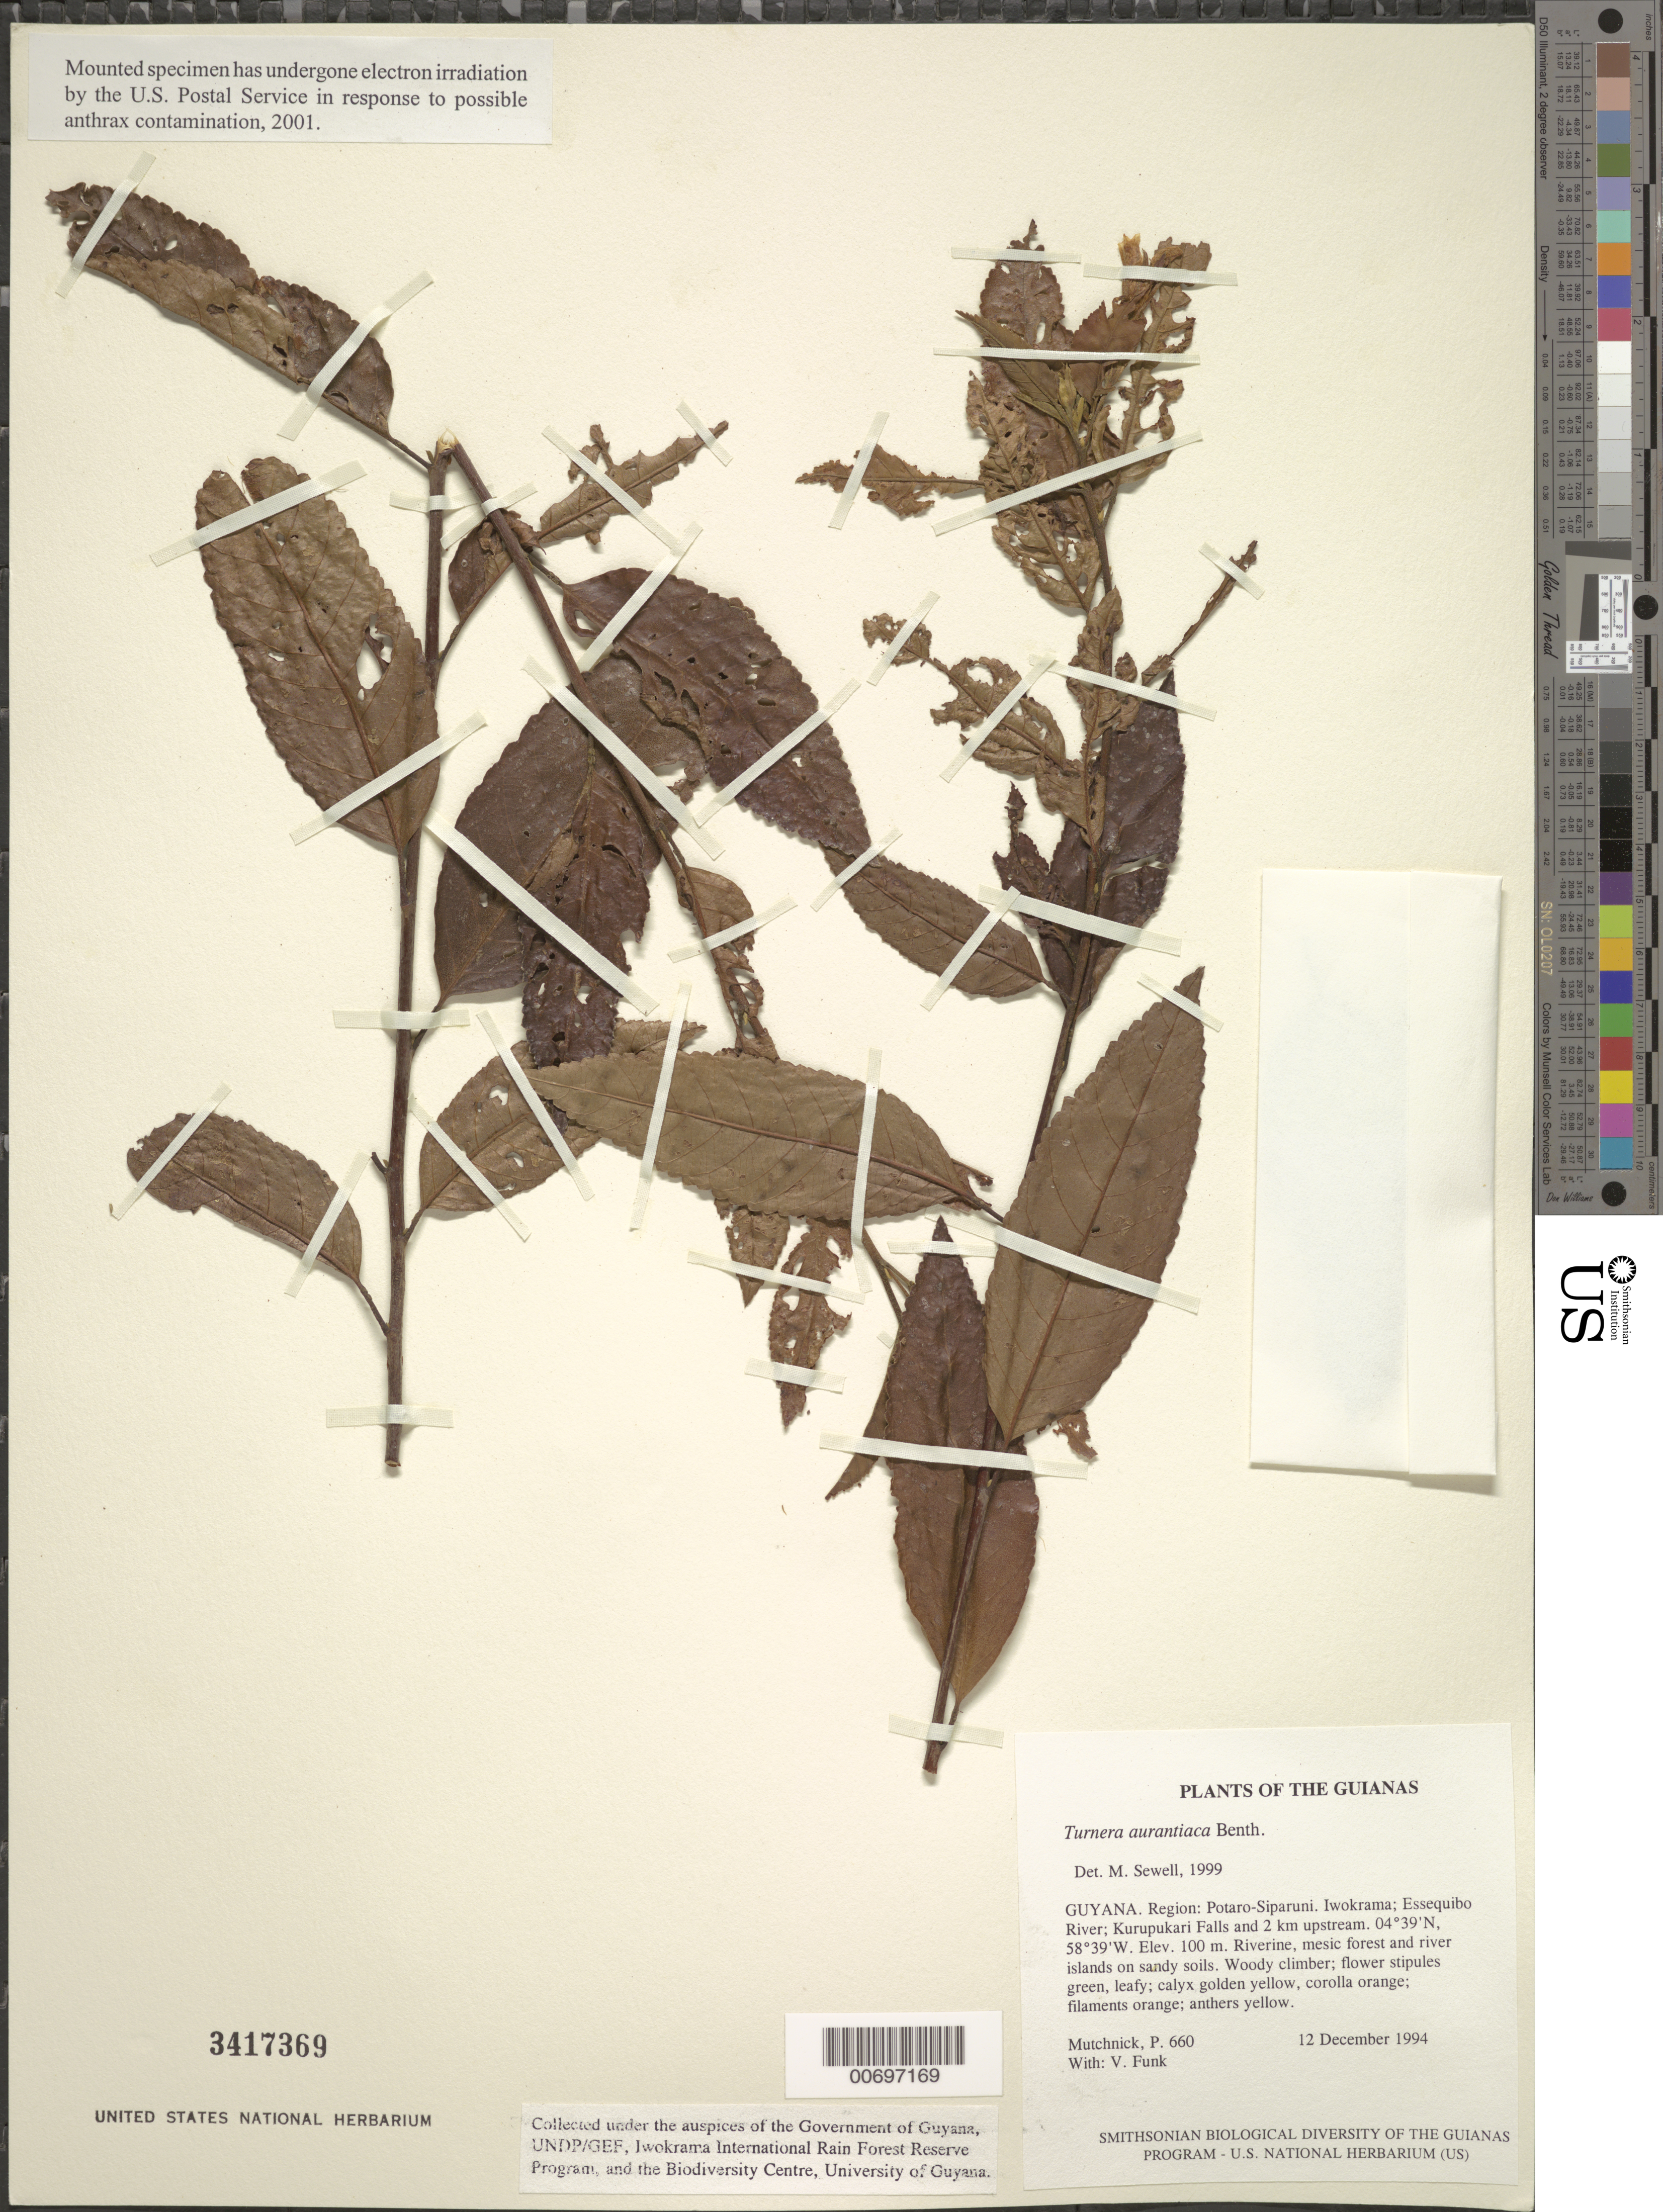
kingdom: Plantae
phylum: Tracheophyta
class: Magnoliopsida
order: Malpighiales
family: Turneraceae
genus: Turnera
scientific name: Turnera aurantiaca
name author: Benth.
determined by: Sewell, M.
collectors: P. Mutchnick & V. Funk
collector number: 660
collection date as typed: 12 December 1994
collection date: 1994-12-12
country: Guyana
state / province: Potaro-Siparuni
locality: Iwokrama; Essequibo River; Kurupukari Falls and 2 km upstream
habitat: Riverine, mesic forest and river islands on sandy soils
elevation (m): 100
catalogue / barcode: US 3417369